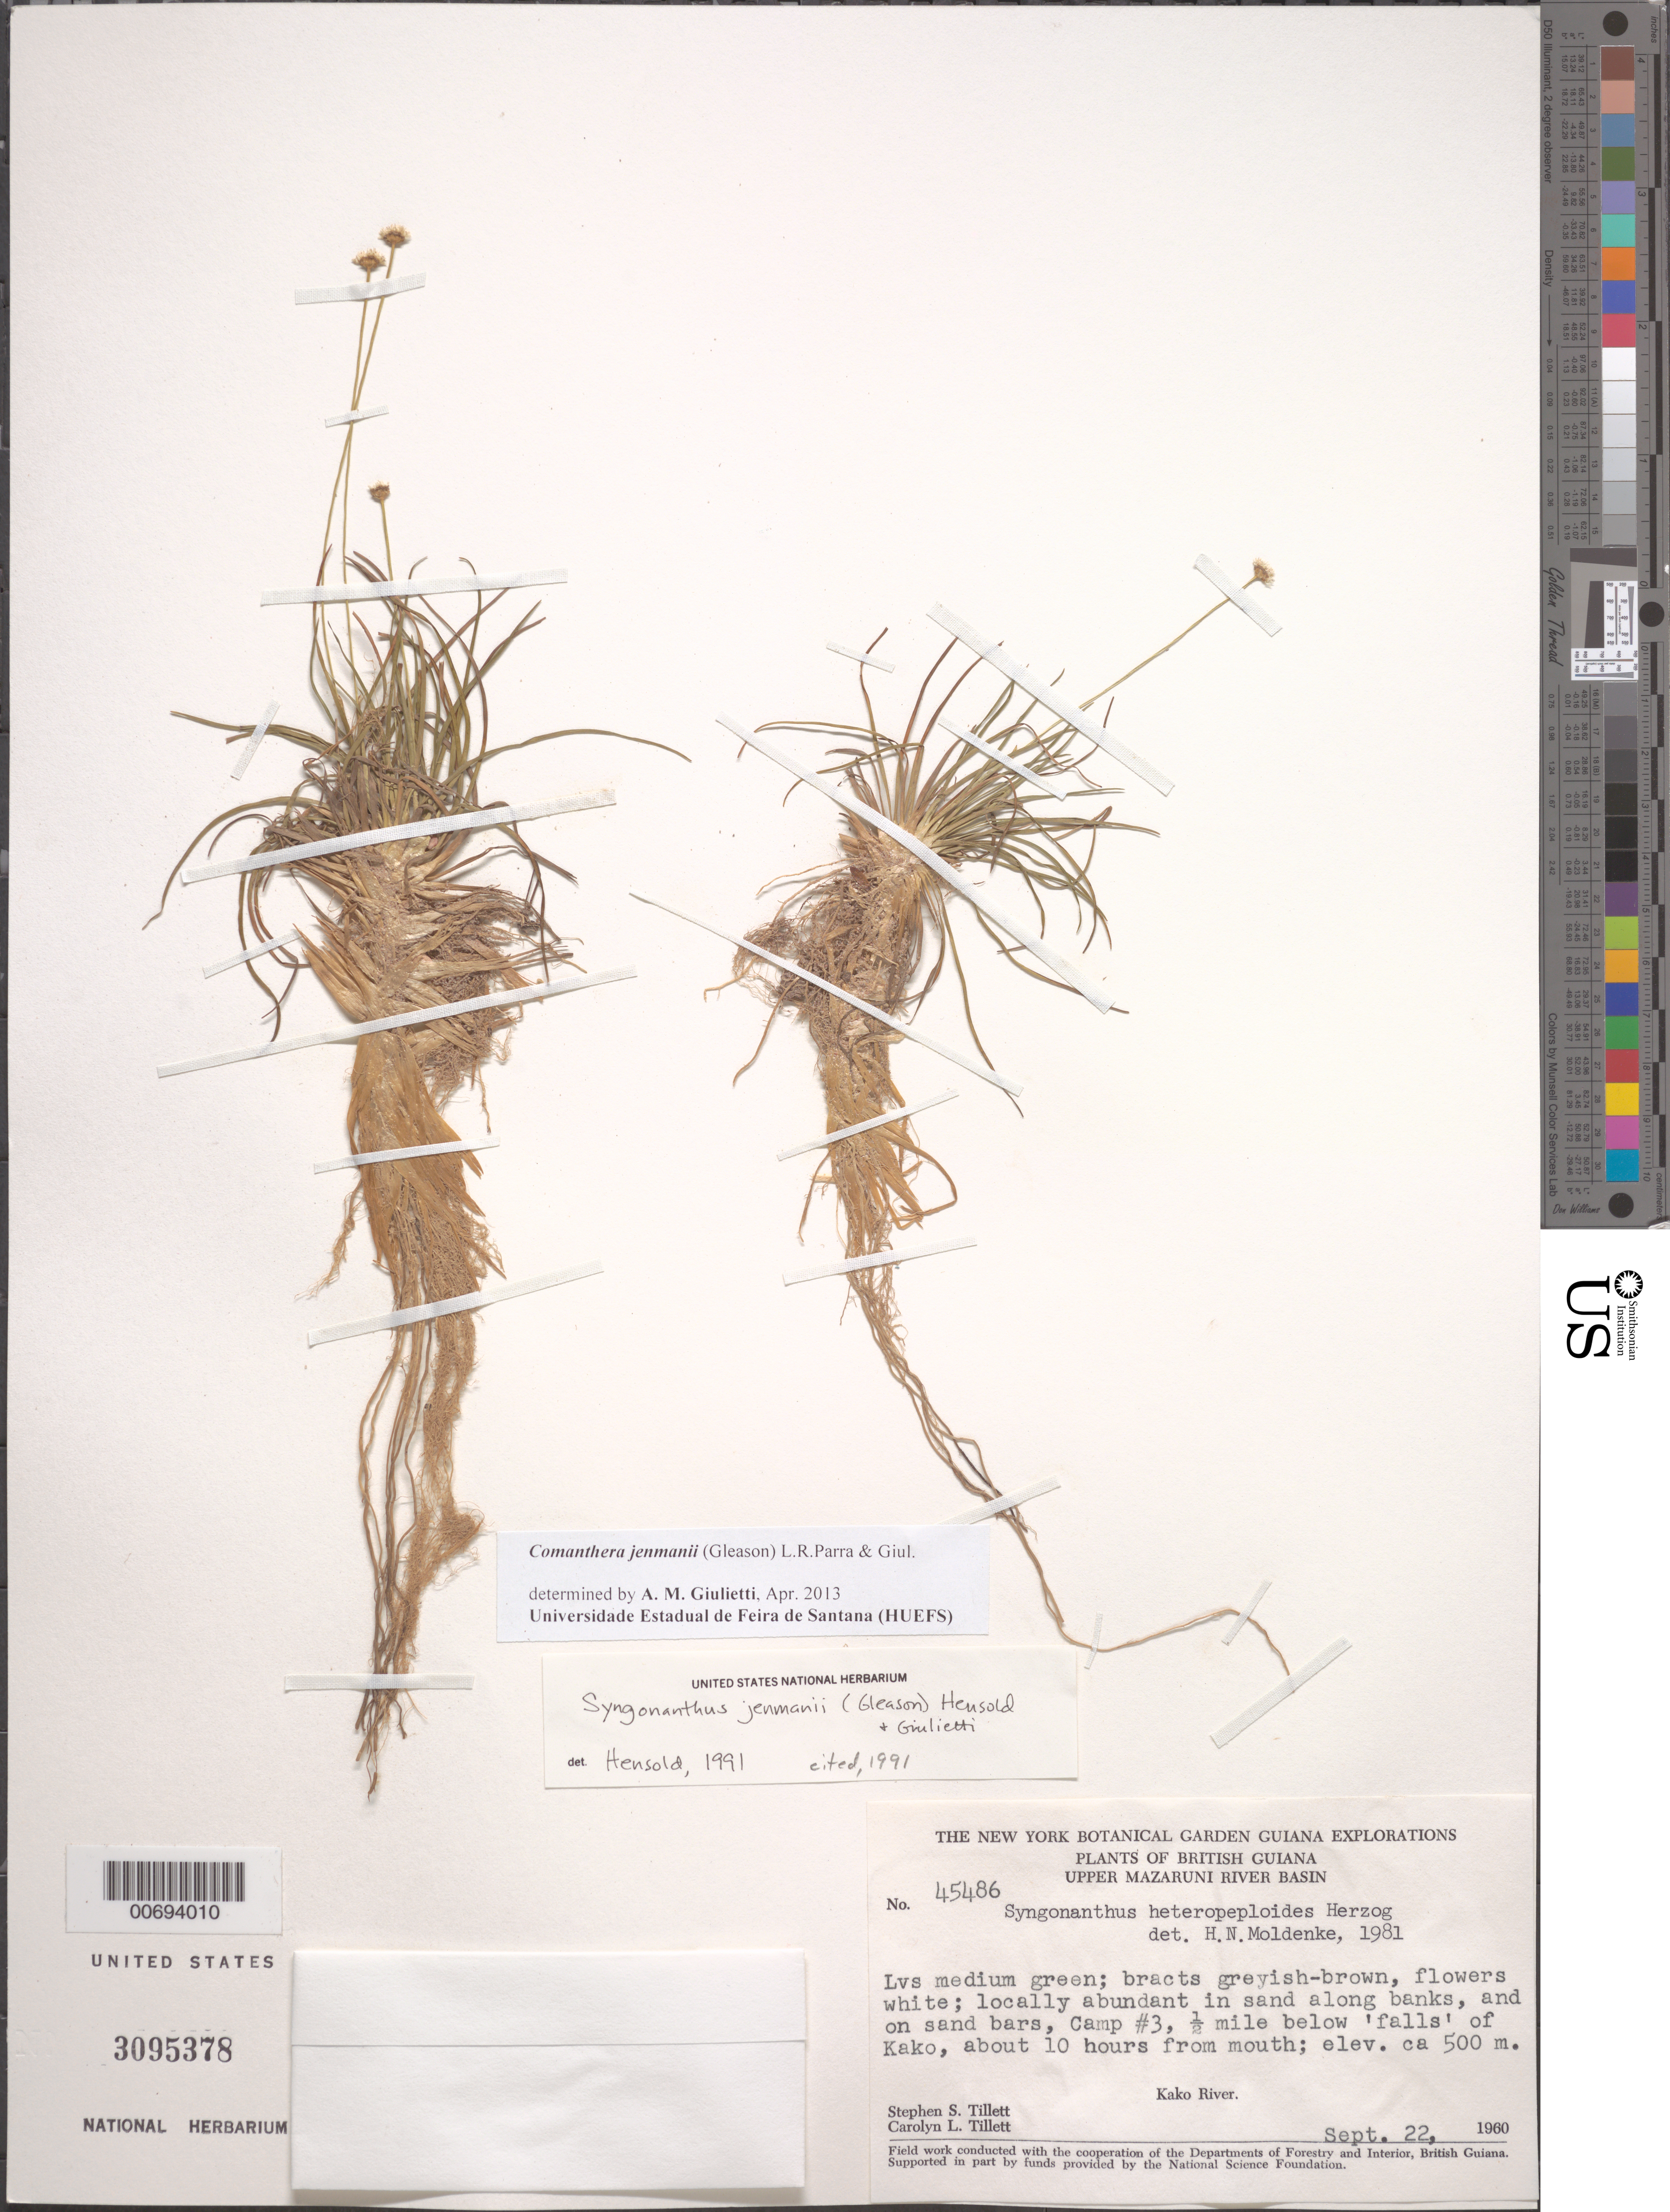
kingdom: Plantae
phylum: Tracheophyta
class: Liliopsida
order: Poales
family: Eriocaulaceae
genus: Comanthera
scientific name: Comanthera jenmanii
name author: (Gleason) L.R. Parra & Giul.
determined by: Giulietti, Ana M.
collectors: S. S. Tillett, C. L. Tillett & R. Boyan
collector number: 45486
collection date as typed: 22-Sep-60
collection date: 1960-09-22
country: Guyana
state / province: Cuyuni-Mazaruni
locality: Camp #3, 1/2 mile below 'falls' of Kako R., S bank, about 10 hours from mouth, Upper Mazaruni R basin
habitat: In sand along banks and on sand bars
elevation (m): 500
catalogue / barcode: US 3095378